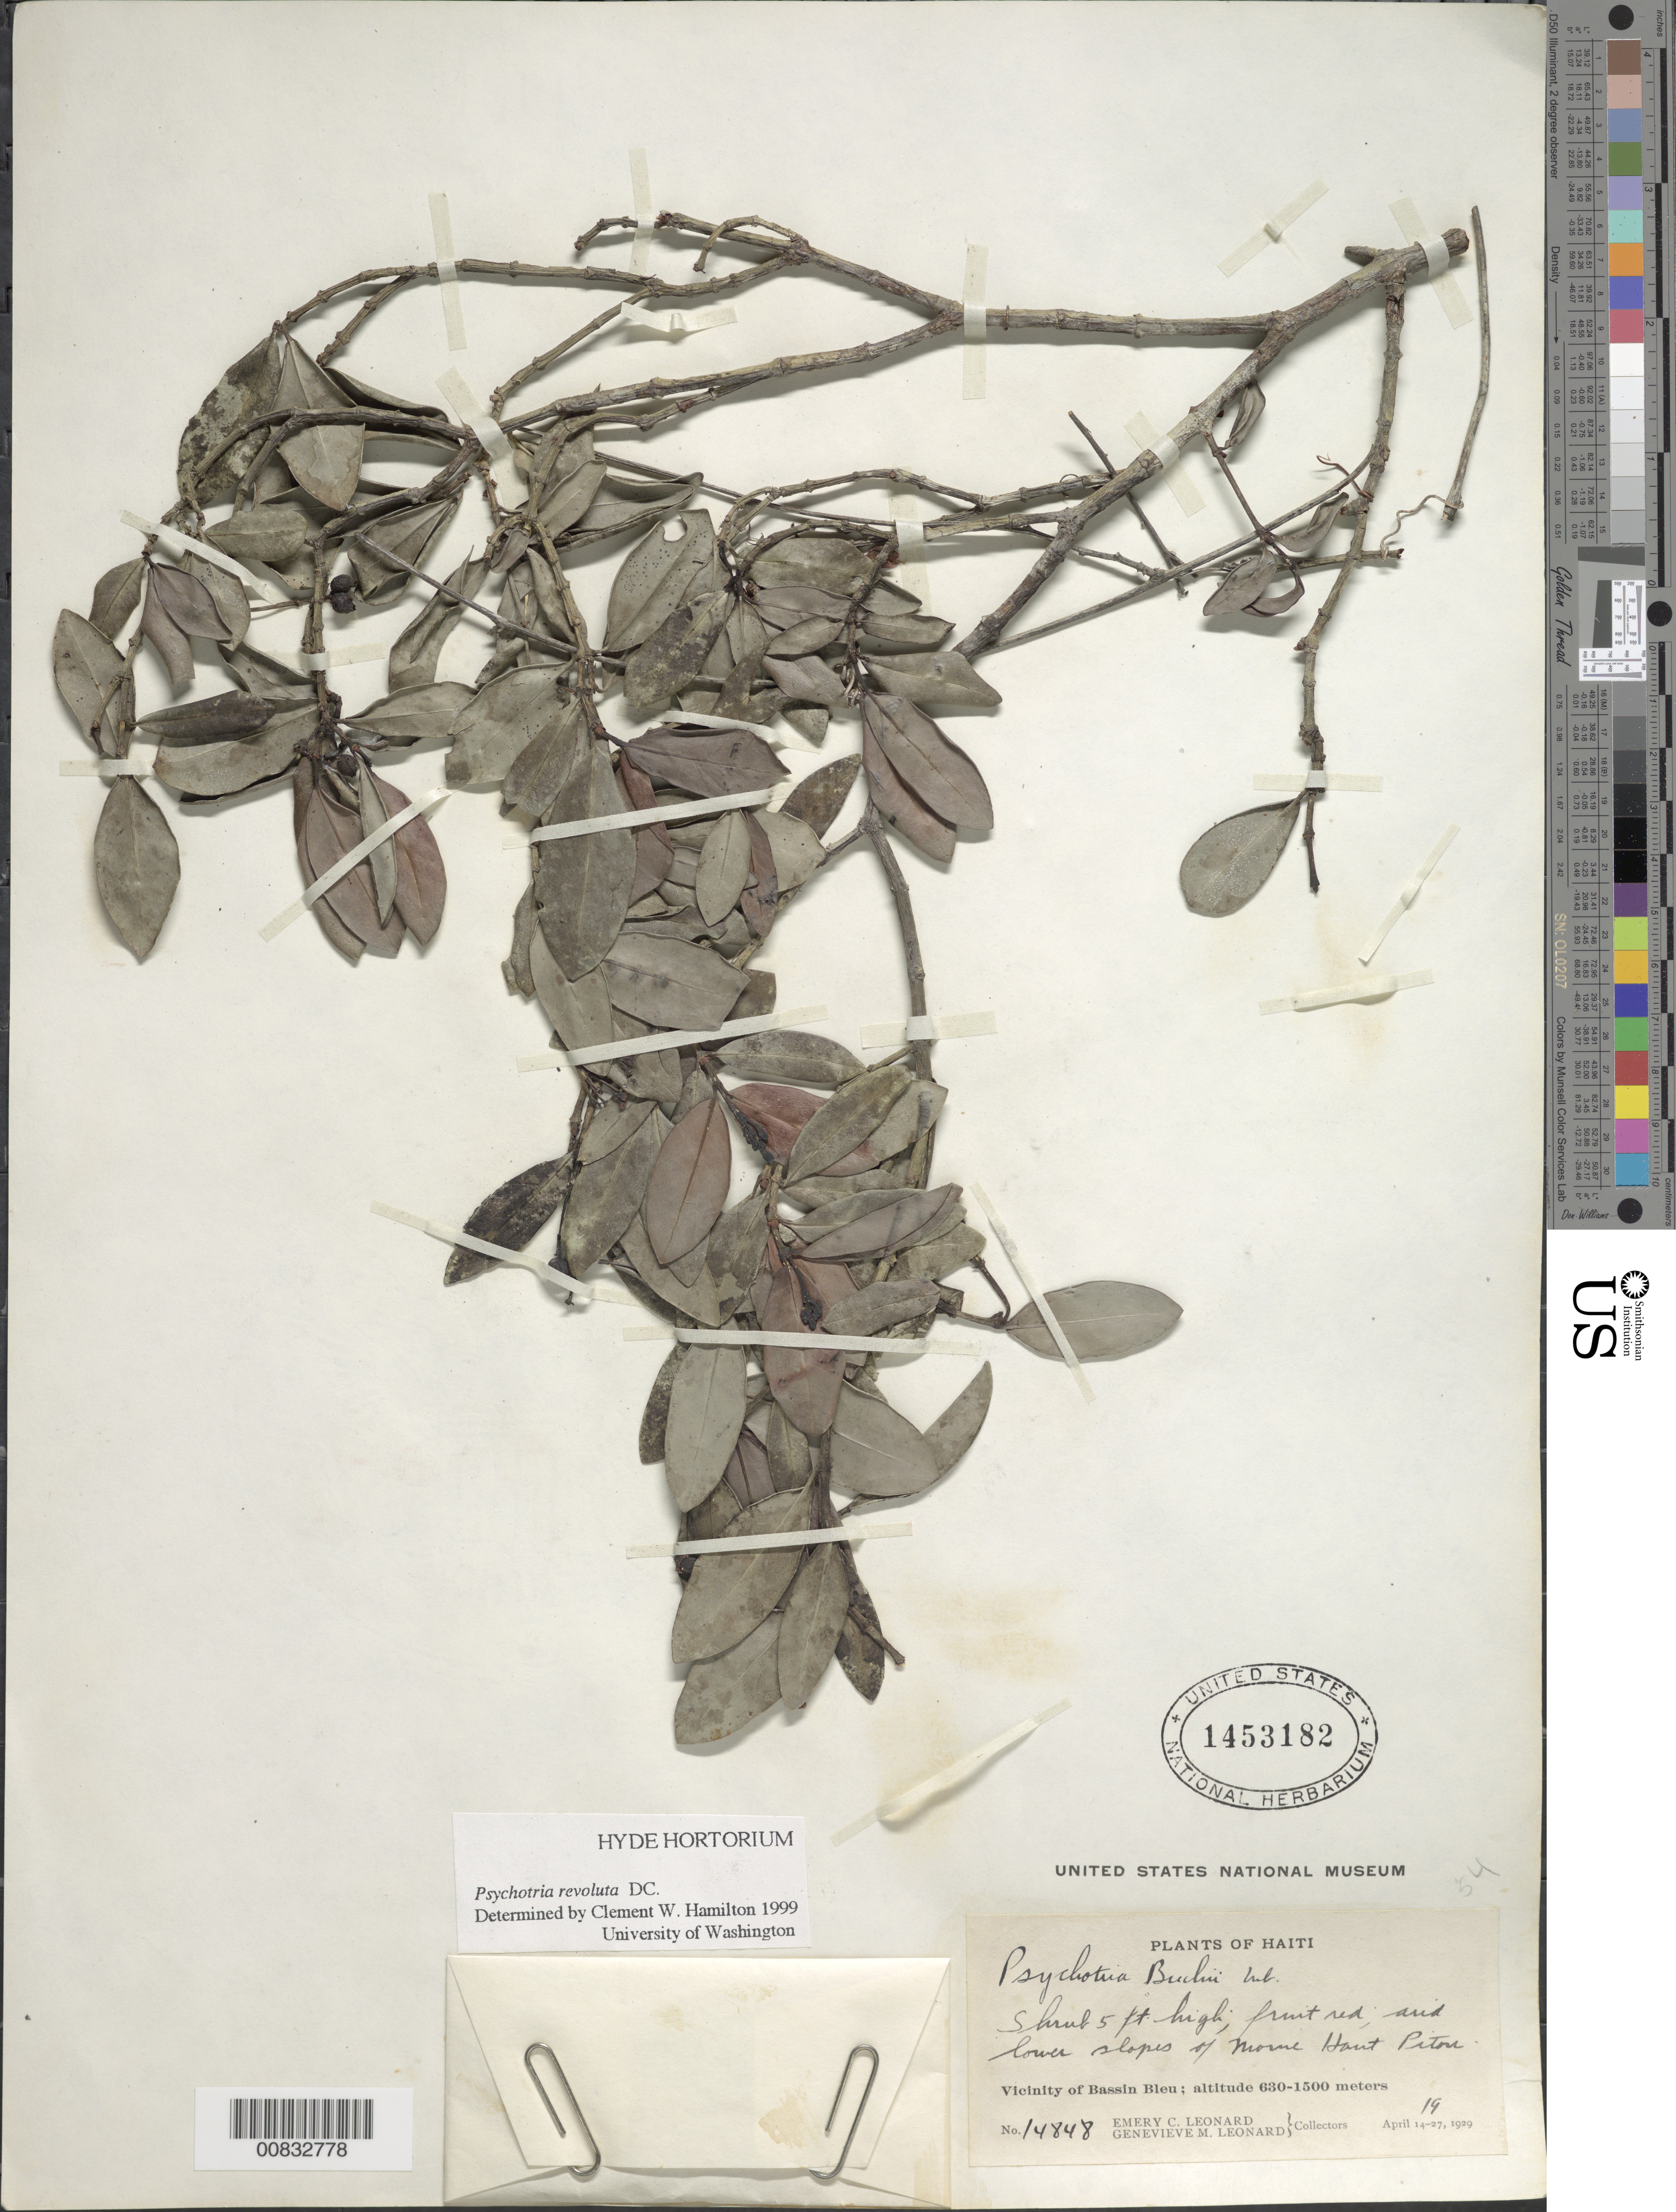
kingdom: Plantae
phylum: Tracheophyta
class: Magnoliopsida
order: Gentianales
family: Rubiaceae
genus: Psychotria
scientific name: Psychotria revoluta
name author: DC.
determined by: Hamilton, C. W.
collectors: E. C. Leonard & G. M. Leonard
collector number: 14848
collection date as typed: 19 Apr 1929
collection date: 1929-04-19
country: Haiti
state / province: Nord-Ouest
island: Hispaniola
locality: Vicinity of Bassin Bleu, lower slopes of Morne Haut Piton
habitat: Arid slope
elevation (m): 630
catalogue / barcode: US 1453182